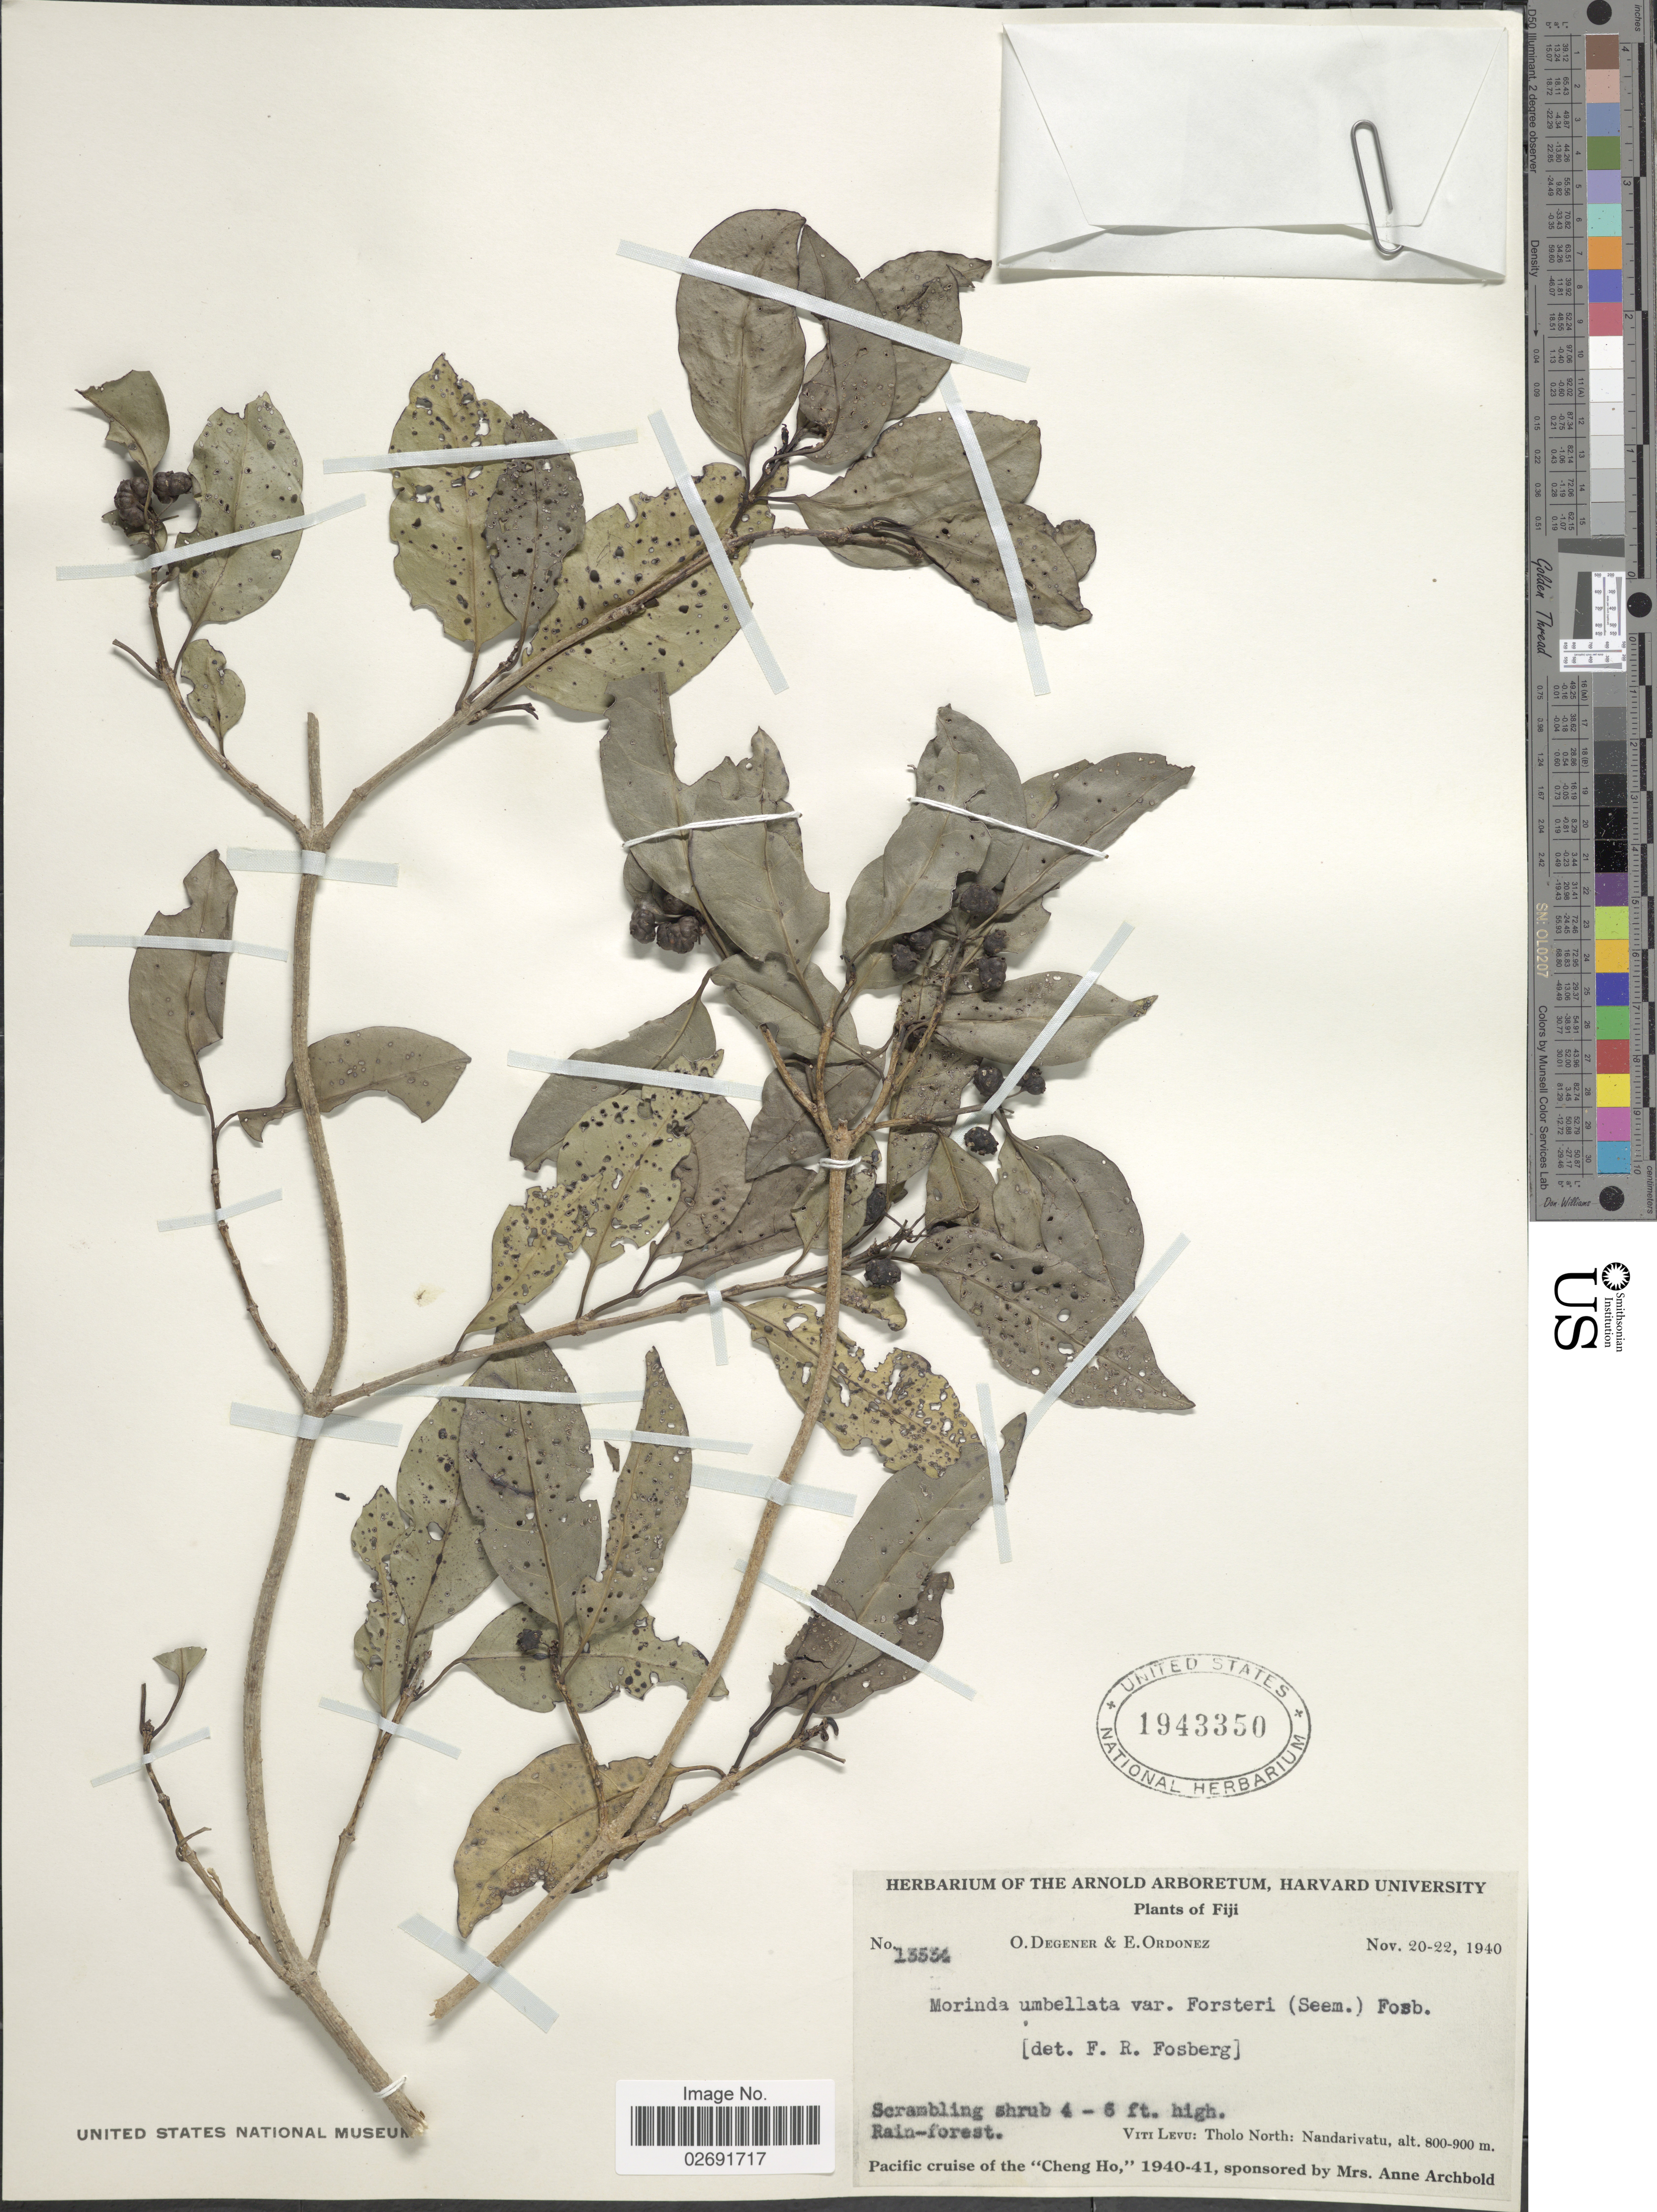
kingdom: Plantae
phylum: Tracheophyta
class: Magnoliopsida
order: Gentianales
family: Rubiaceae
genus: Gynochthodes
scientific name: Gynochthodes myrtifolia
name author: (A. Gray) Razafim. & B. Bremer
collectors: O. Degener & E. Ordonez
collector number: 13534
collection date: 1940-11-20/1940-11-22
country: Fiji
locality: Viti Levu: Tholo North: Nandarivatu.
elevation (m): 800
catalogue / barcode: US 1943350